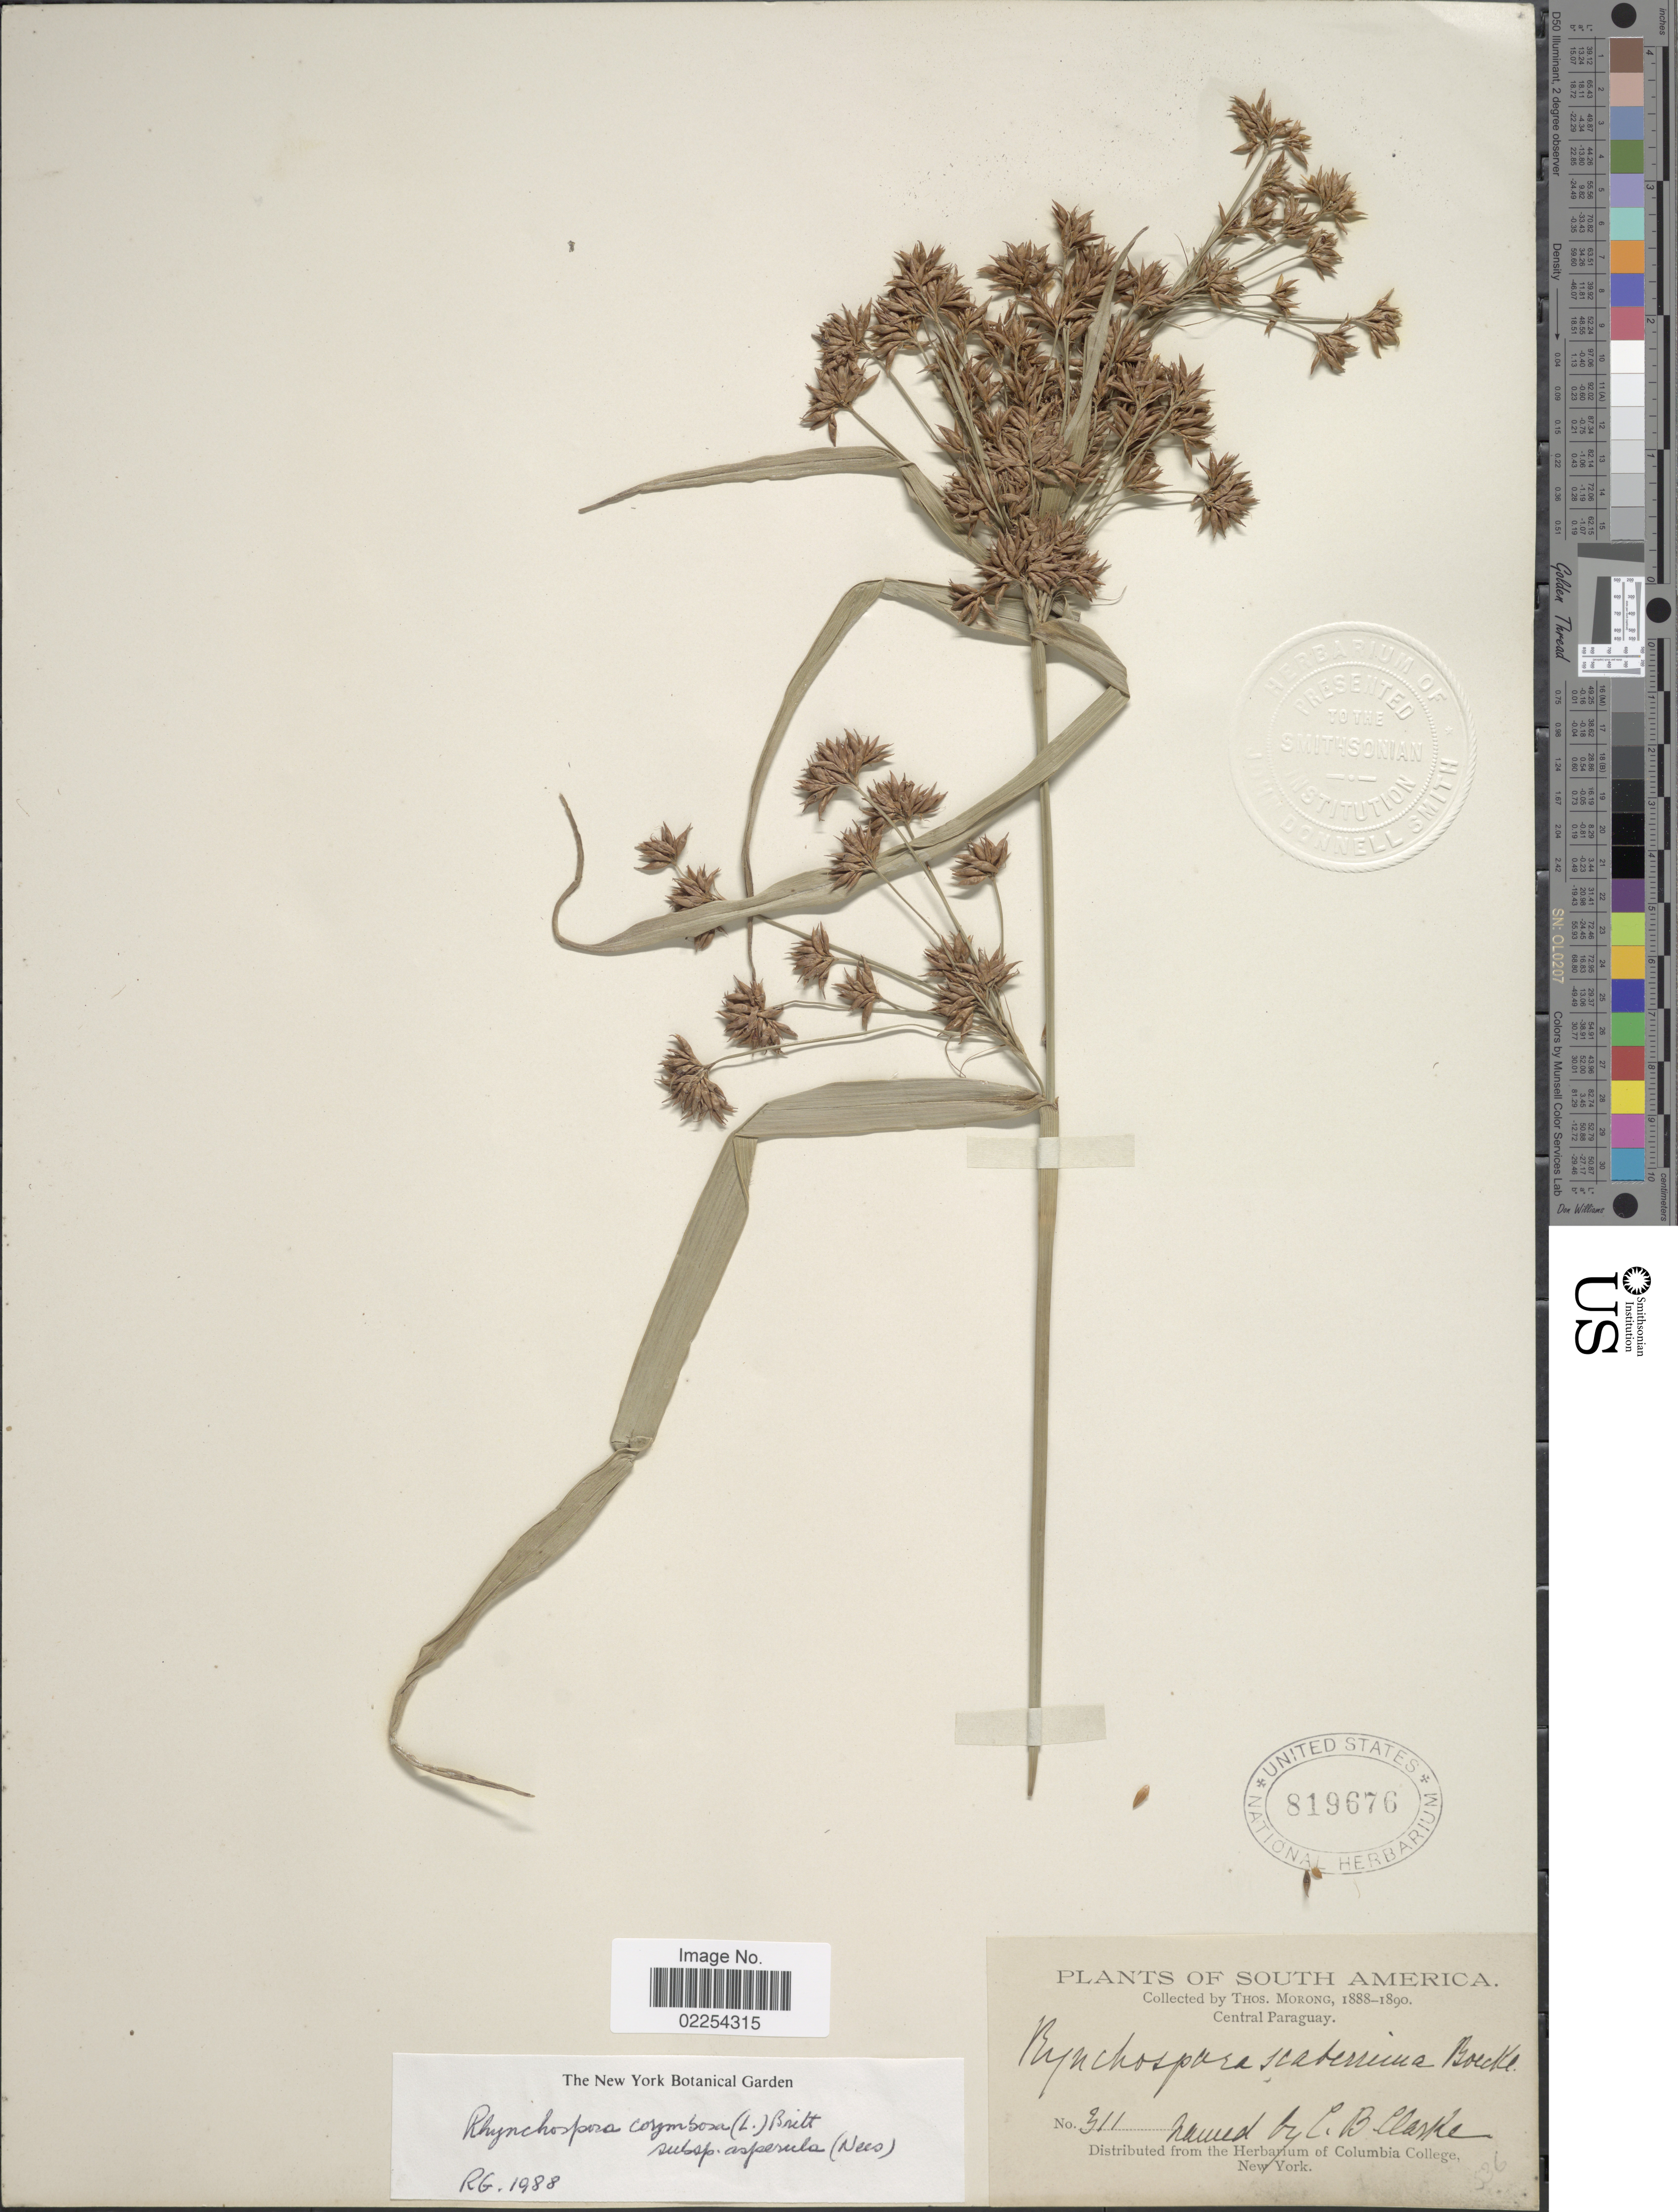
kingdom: Plantae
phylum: Tracheophyta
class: Liliopsida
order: Poales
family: Cyperaceae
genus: Rhynchospora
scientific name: Rhynchospora corymbosa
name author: (L.) Britton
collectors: ex herb. T. Morong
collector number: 311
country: Paraguay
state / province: Central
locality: South America, Central Paraguay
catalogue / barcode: US 819676